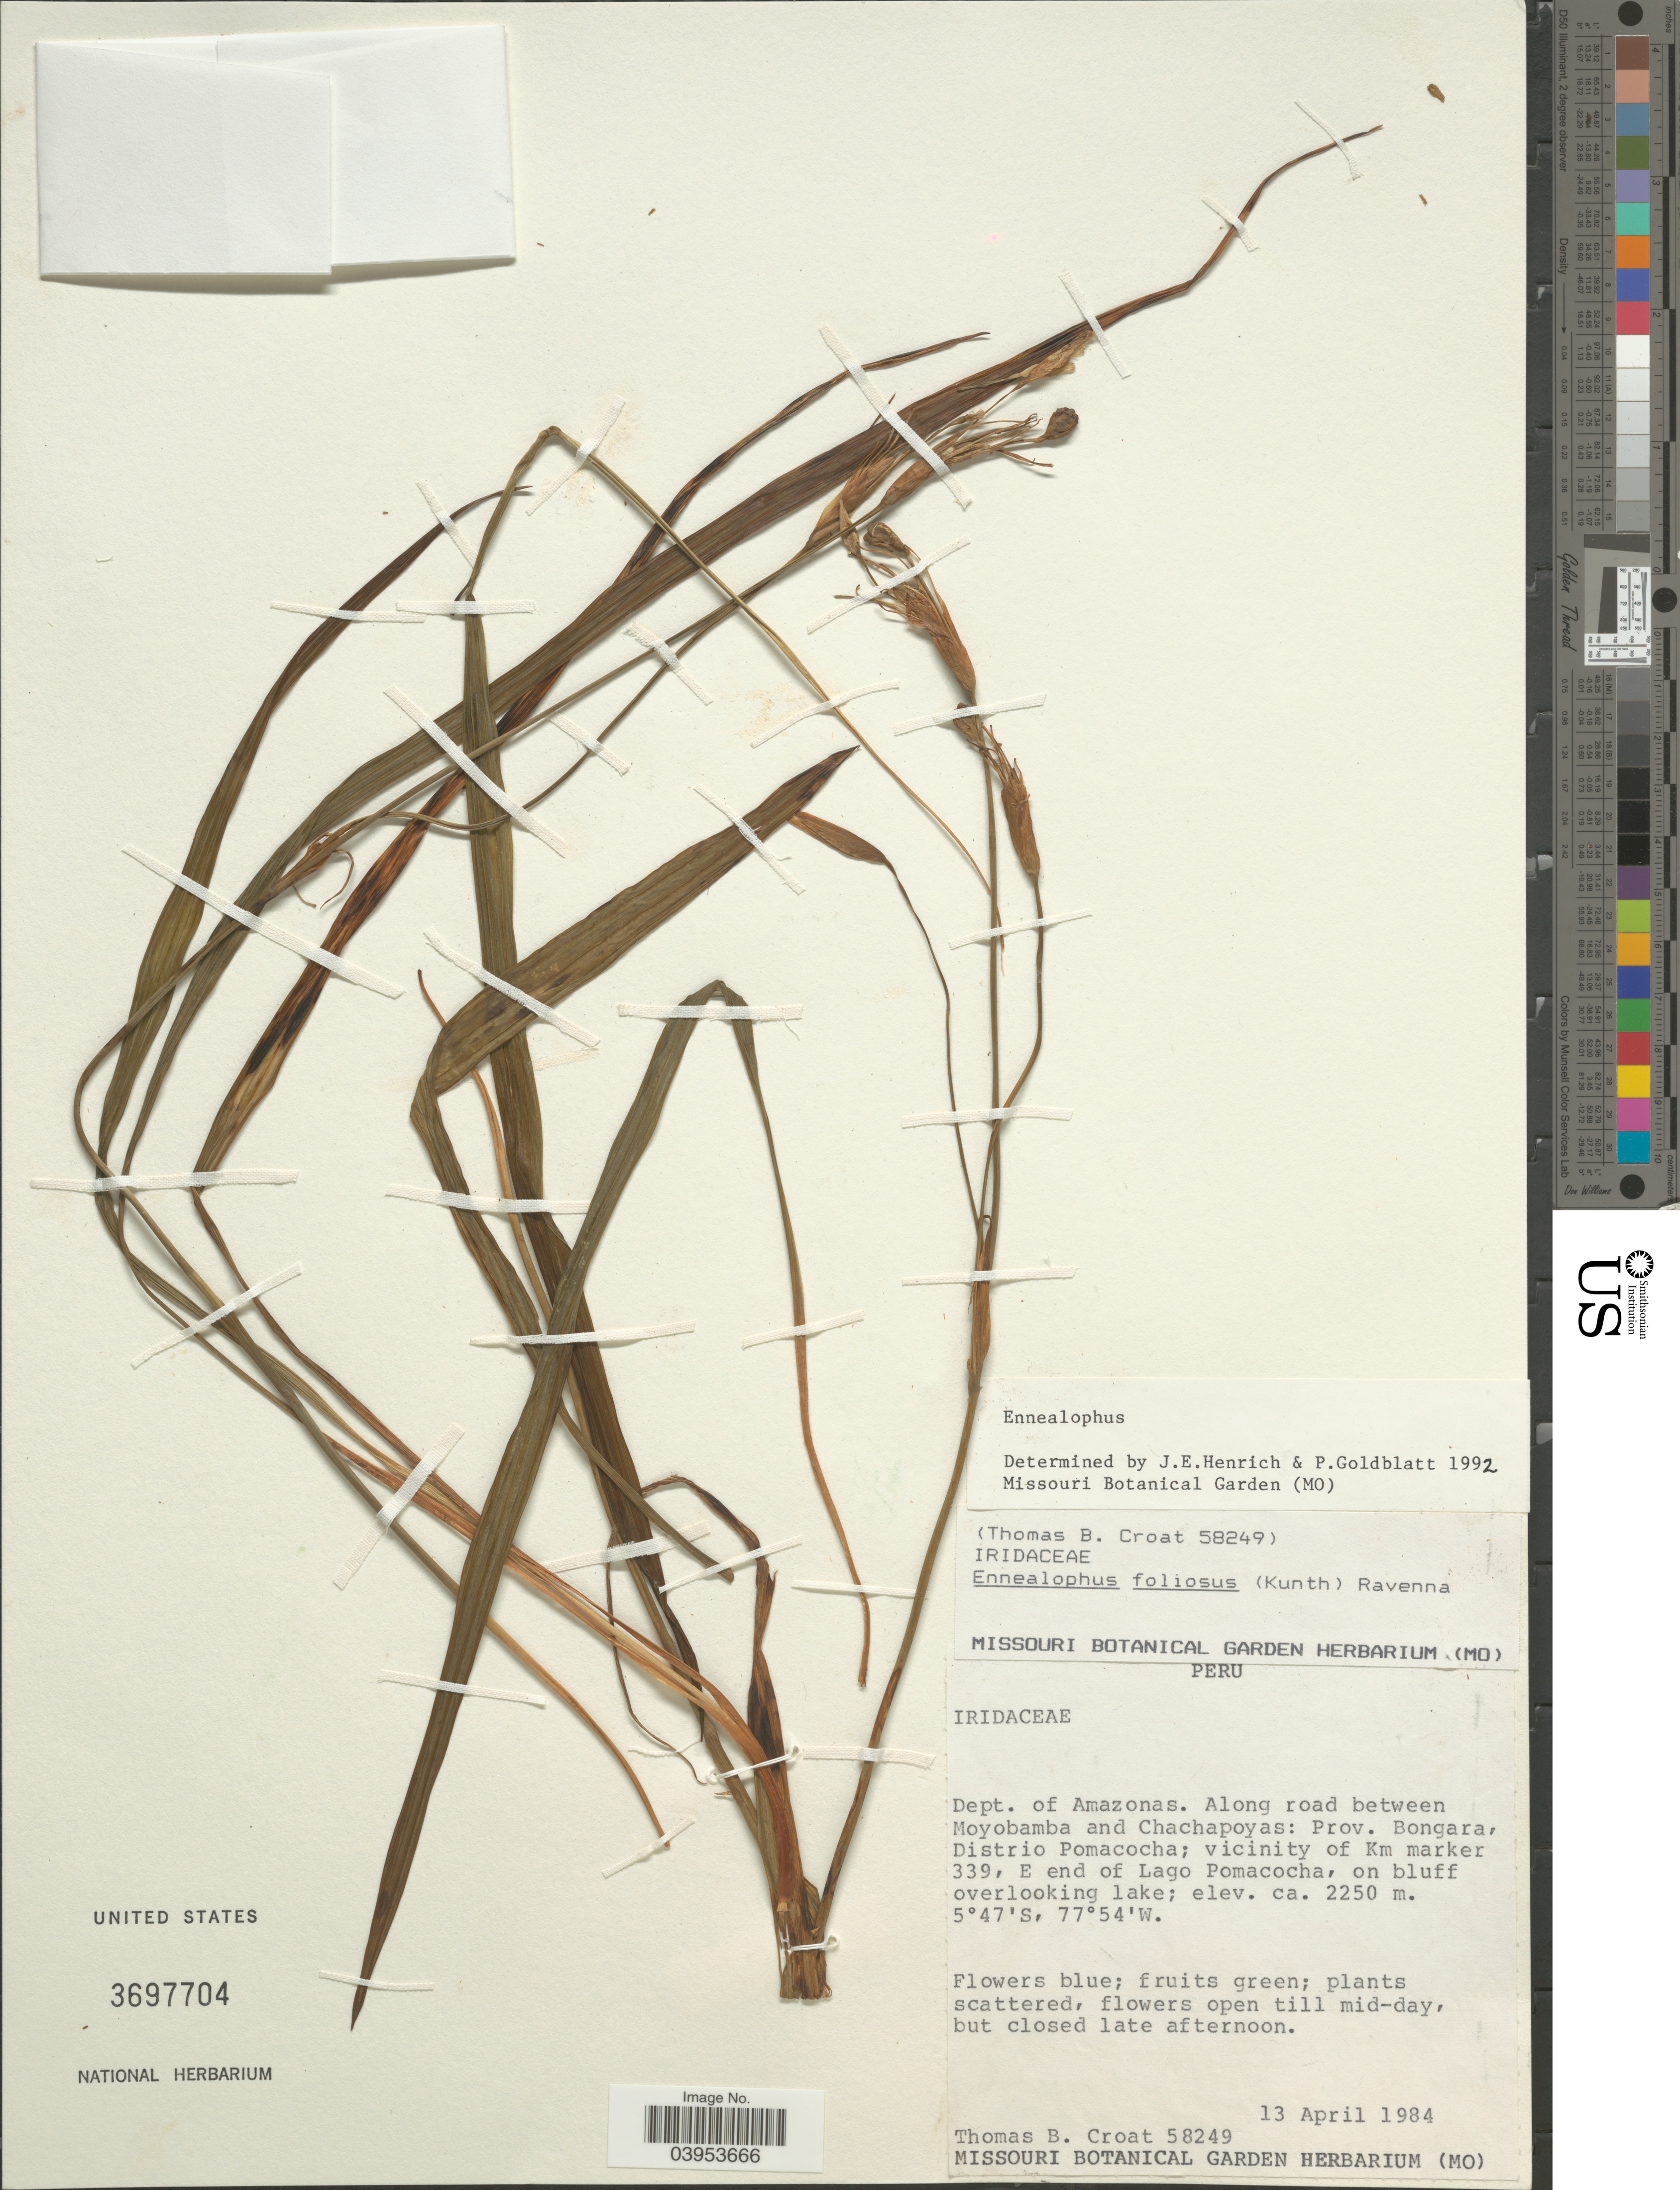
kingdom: Plantae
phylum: Tracheophyta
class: Liliopsida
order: Asparagales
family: Iridaceae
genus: Ennealophus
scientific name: Ennealophus foliosus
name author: (Kunth) Ravenna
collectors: T. B. Croat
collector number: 58249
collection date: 1984-04-13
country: Peru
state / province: Amazonas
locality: Dept. of Amazonas. Along road between Moyobamba and Chachapoyas: Prov. Bongara, Distrio Pomacocha; vicinity of Km marker 339, E end of Lago Pomacocha, on bluff overlooking lake.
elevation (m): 2250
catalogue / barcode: US 3697704